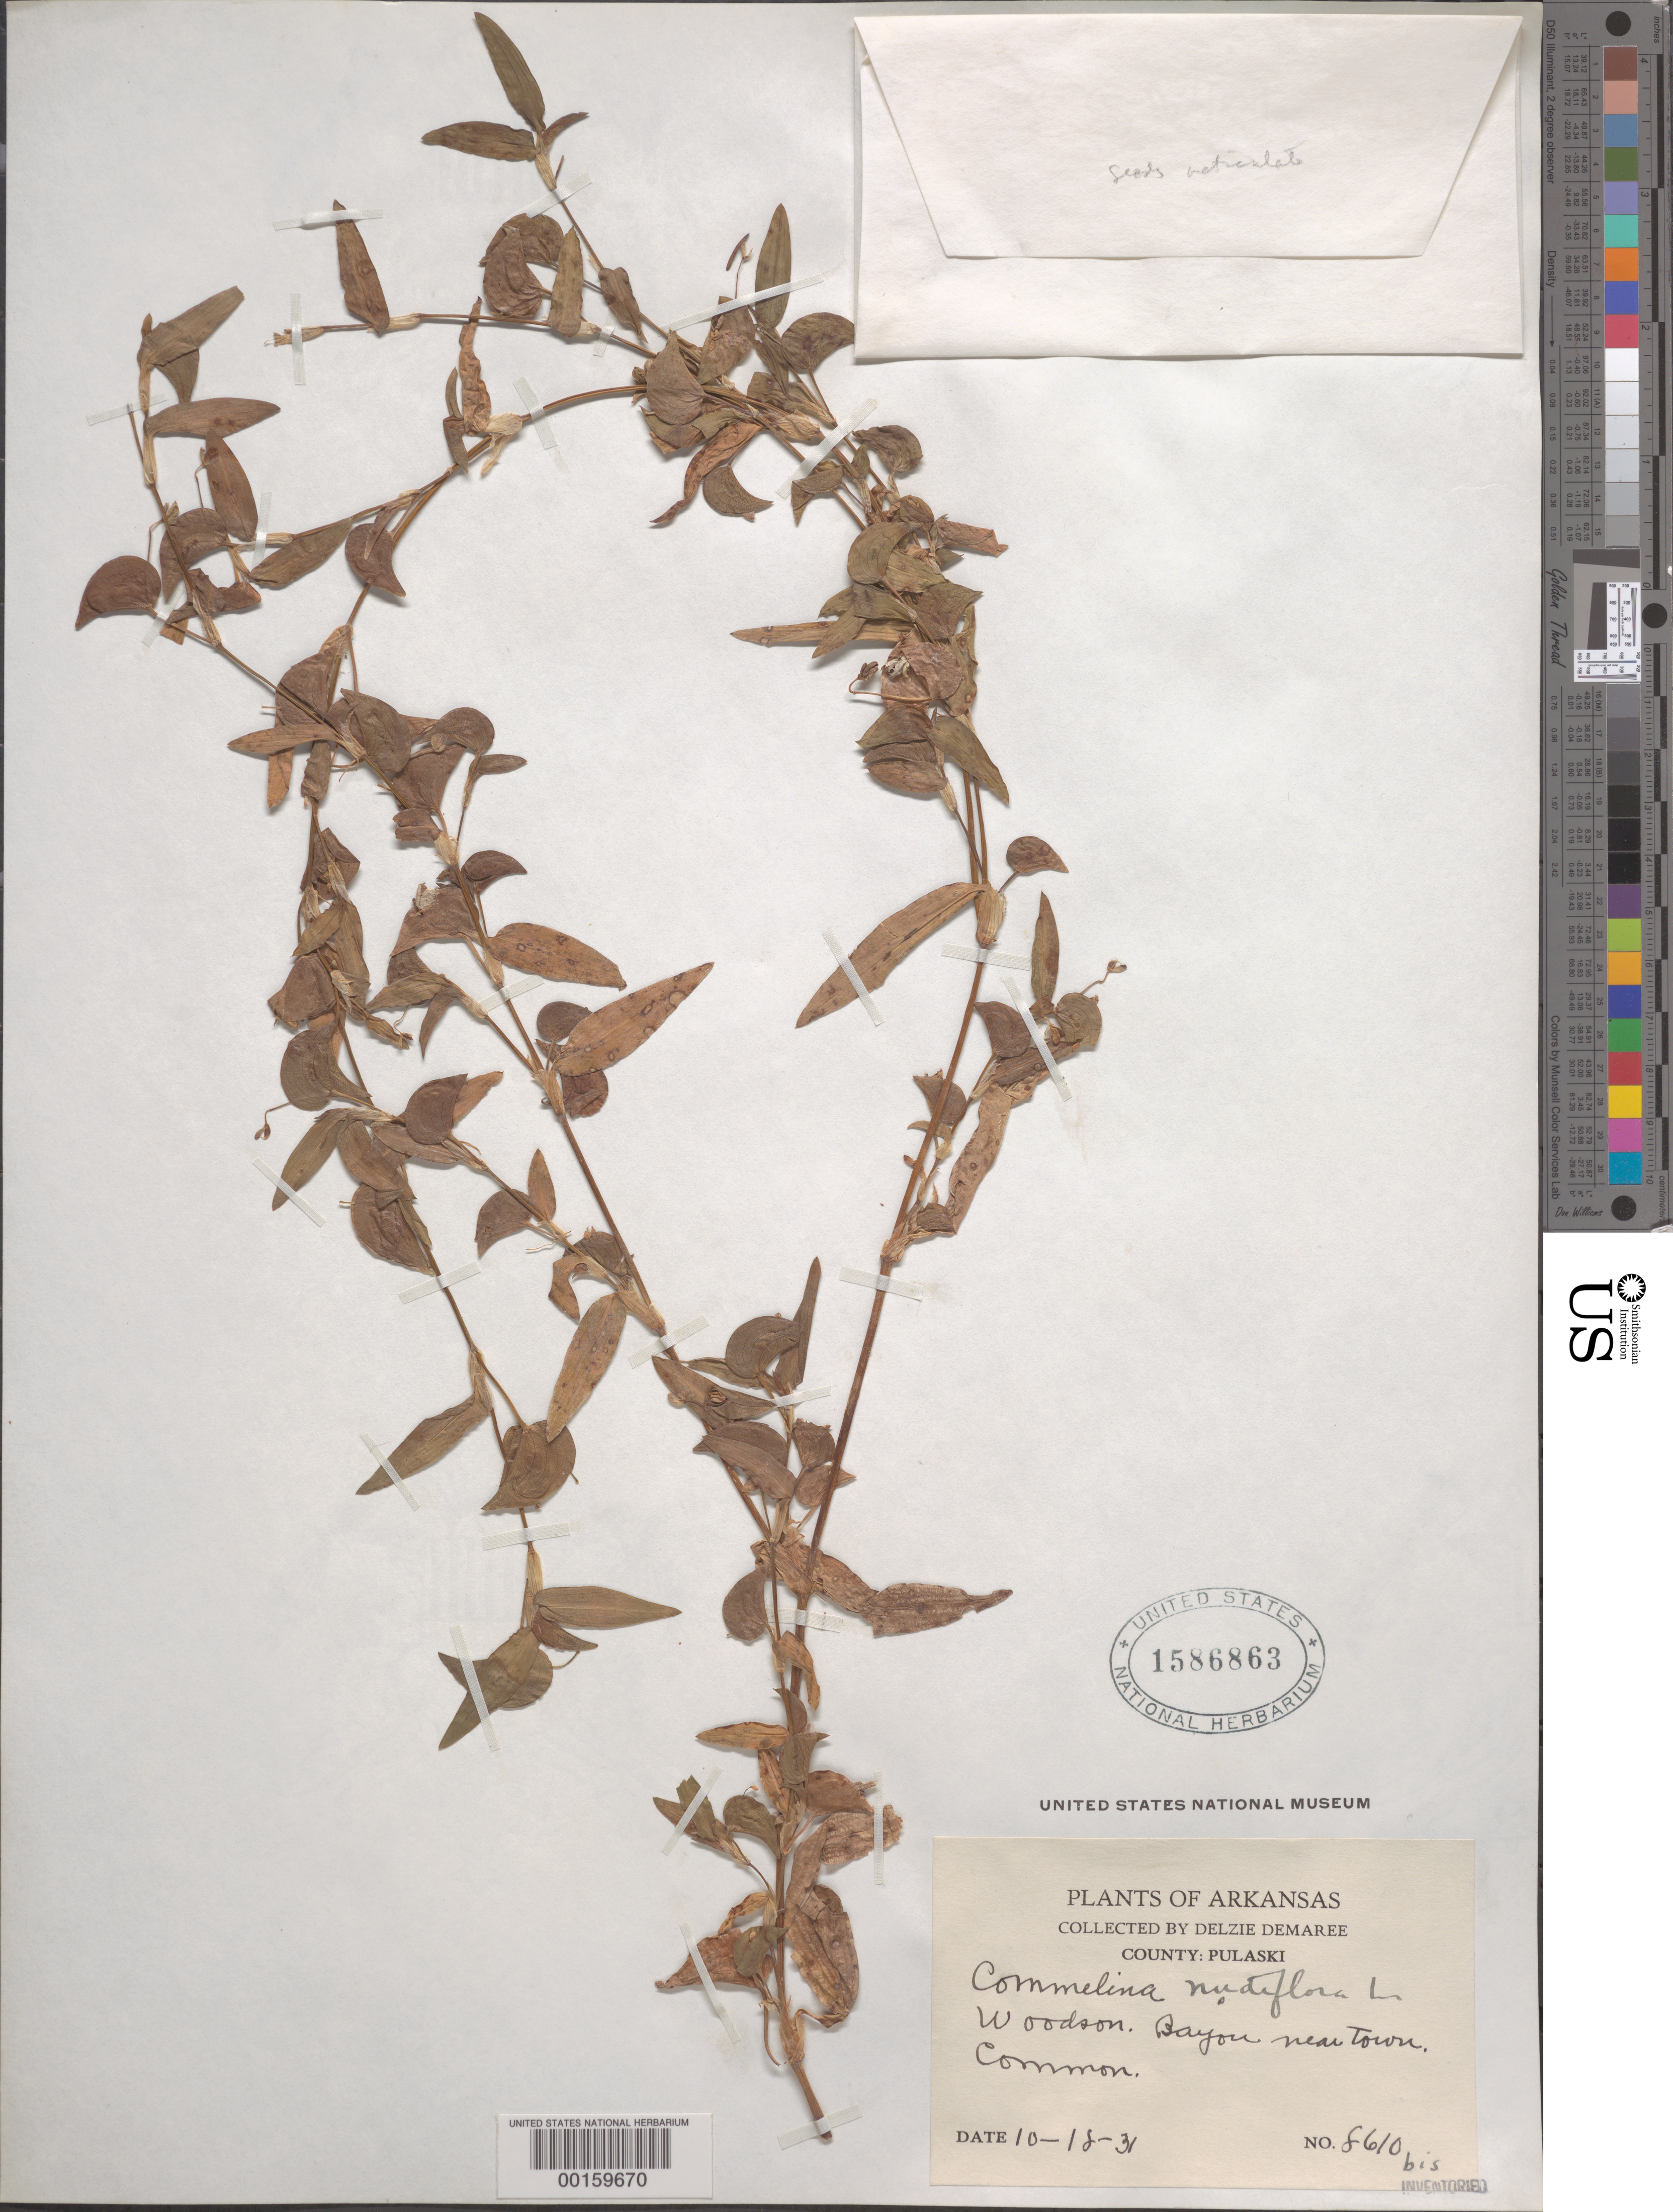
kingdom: Plantae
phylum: Tracheophyta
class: Liliopsida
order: Commelinales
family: Commelinaceae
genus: Commelina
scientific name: Commelina diffusa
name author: Burm. f.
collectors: D. Demaree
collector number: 8610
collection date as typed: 18 Oct 1931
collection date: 1931-10-18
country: United States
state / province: Arkansas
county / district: Pulaski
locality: Woodson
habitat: Bayou near town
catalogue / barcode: US 1586863